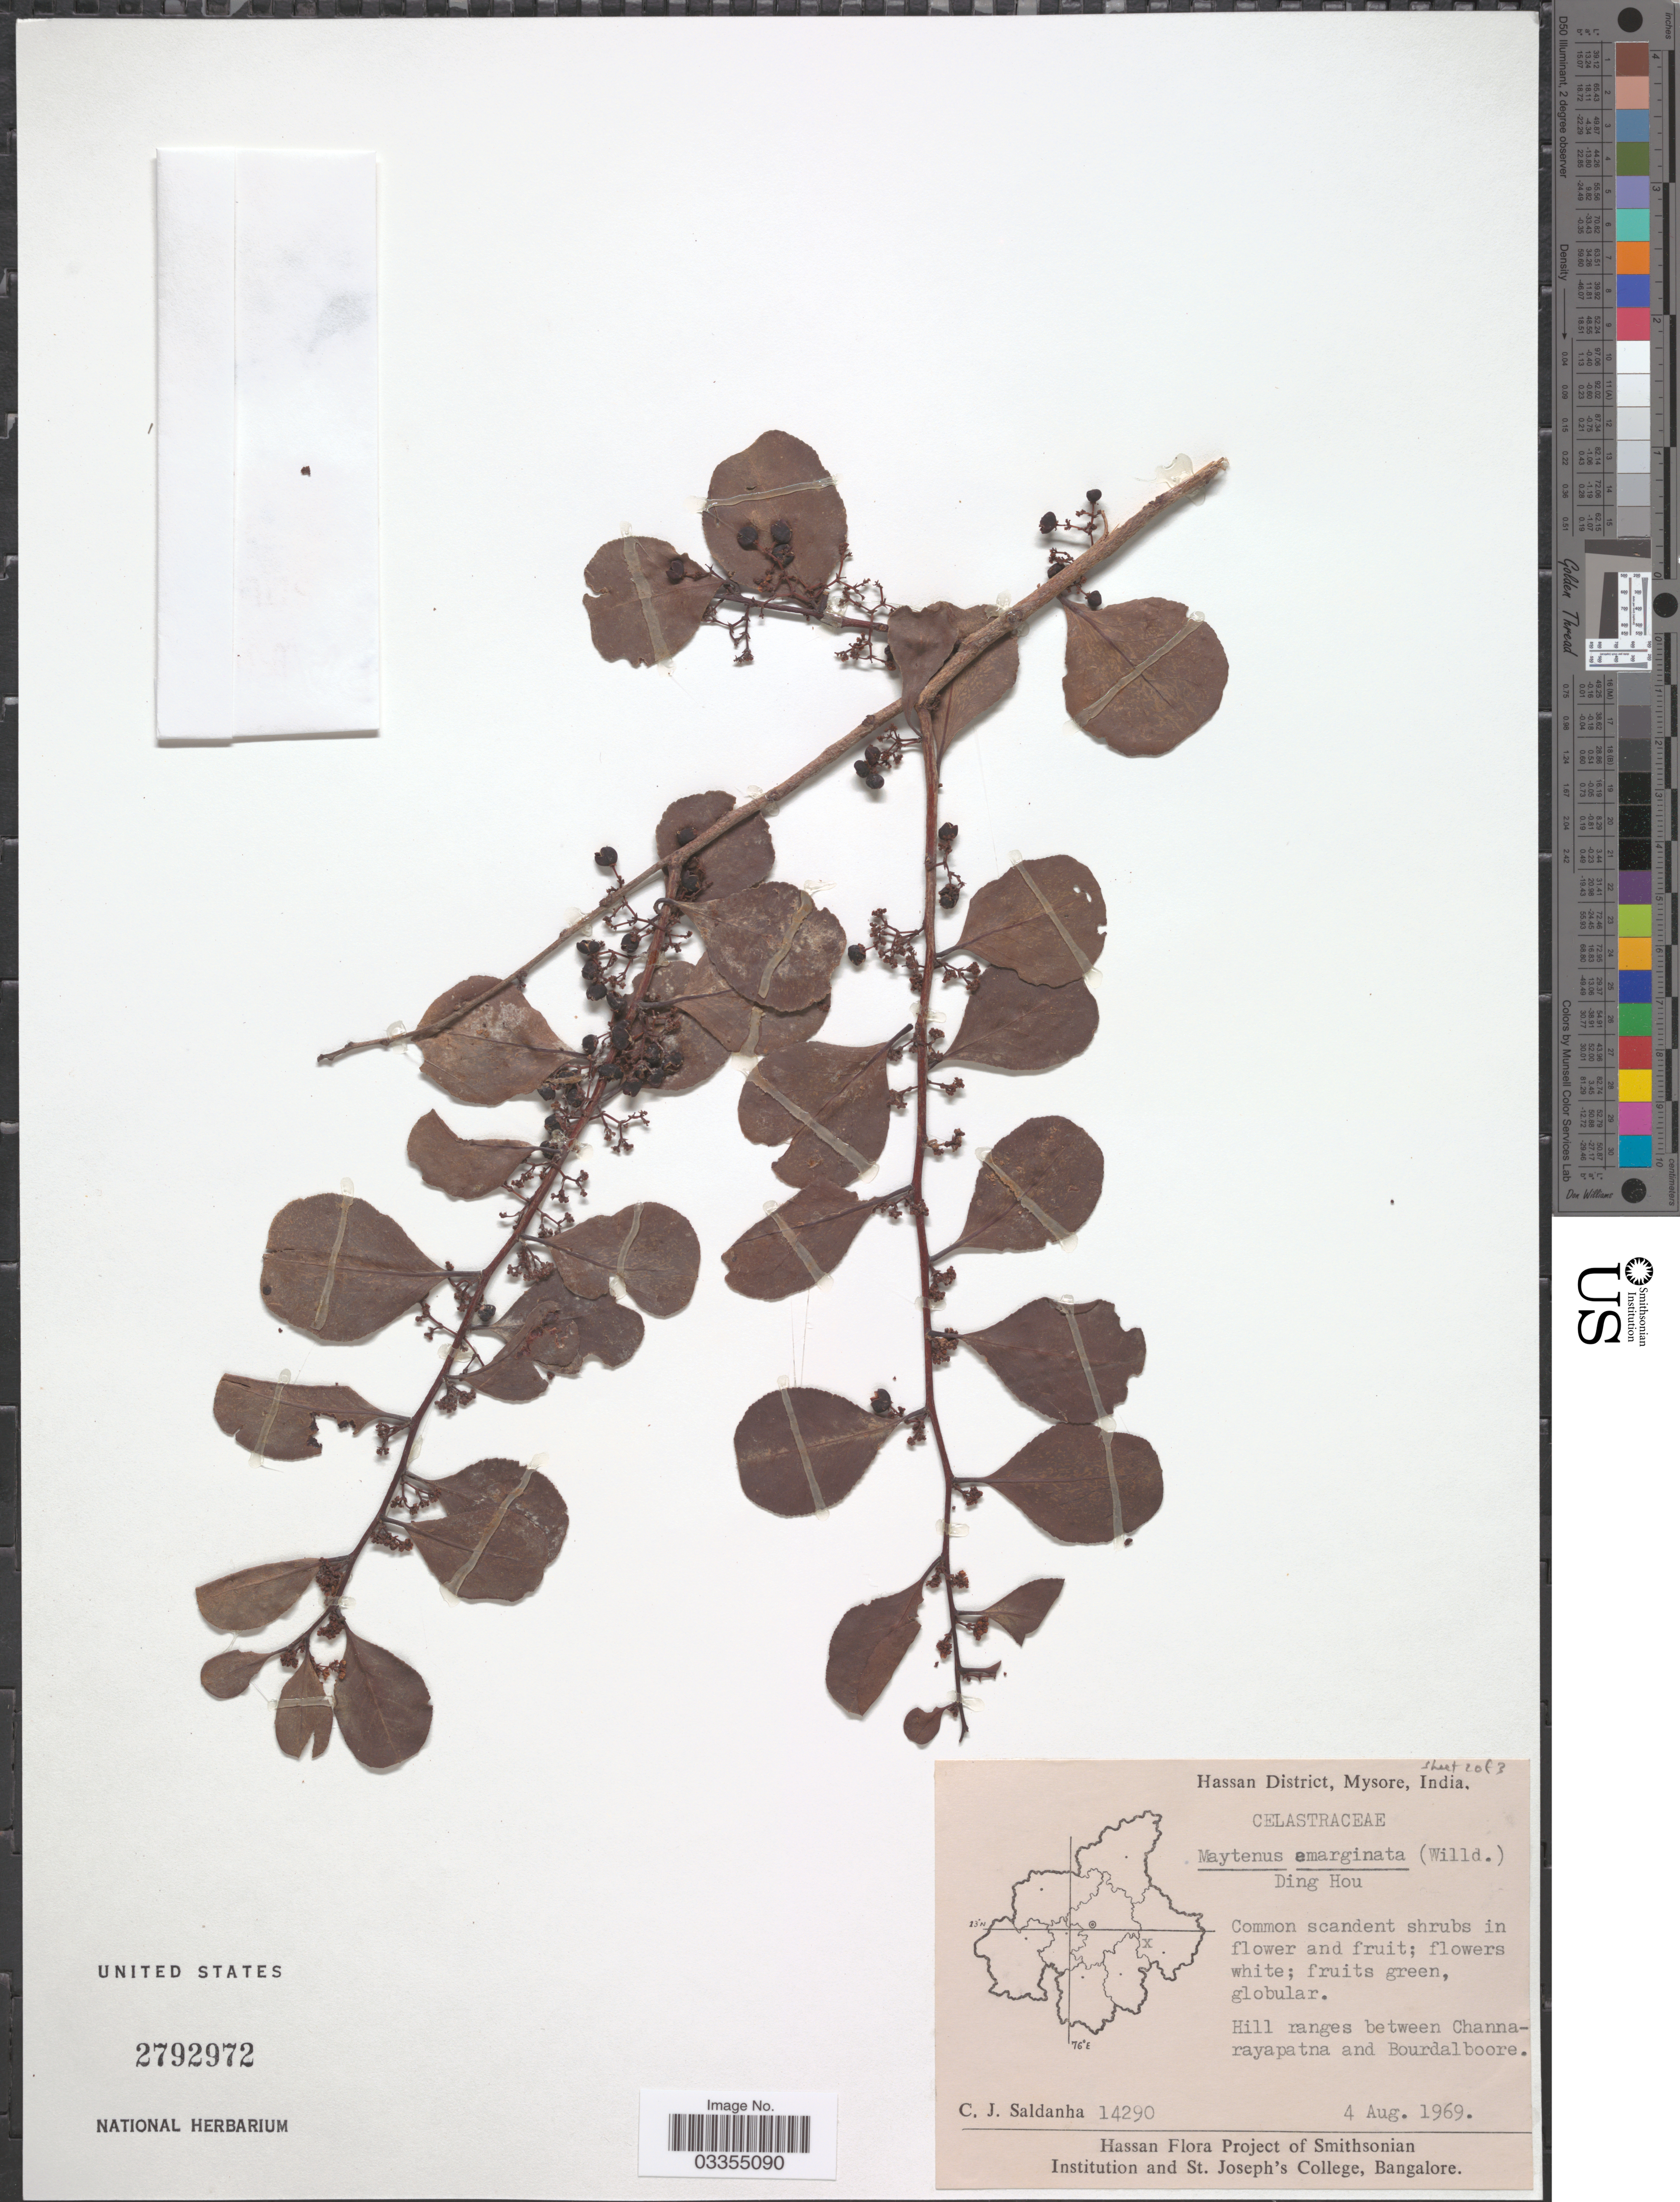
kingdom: Plantae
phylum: Tracheophyta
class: Magnoliopsida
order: Celastrales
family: Celastraceae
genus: Gymnosporia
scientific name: Gymnosporia montana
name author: (Roth) Benth.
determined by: Strong, Mark T., (BOT), Smithsonian Institution - National Museum of Natural History (UNITED STATES)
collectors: C. J. Saldanha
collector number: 14290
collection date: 1969-08-04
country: India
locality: Hassan District, Mysore. Hill ranges between Channarayapatna and Bourdalboore.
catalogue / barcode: US 2792972